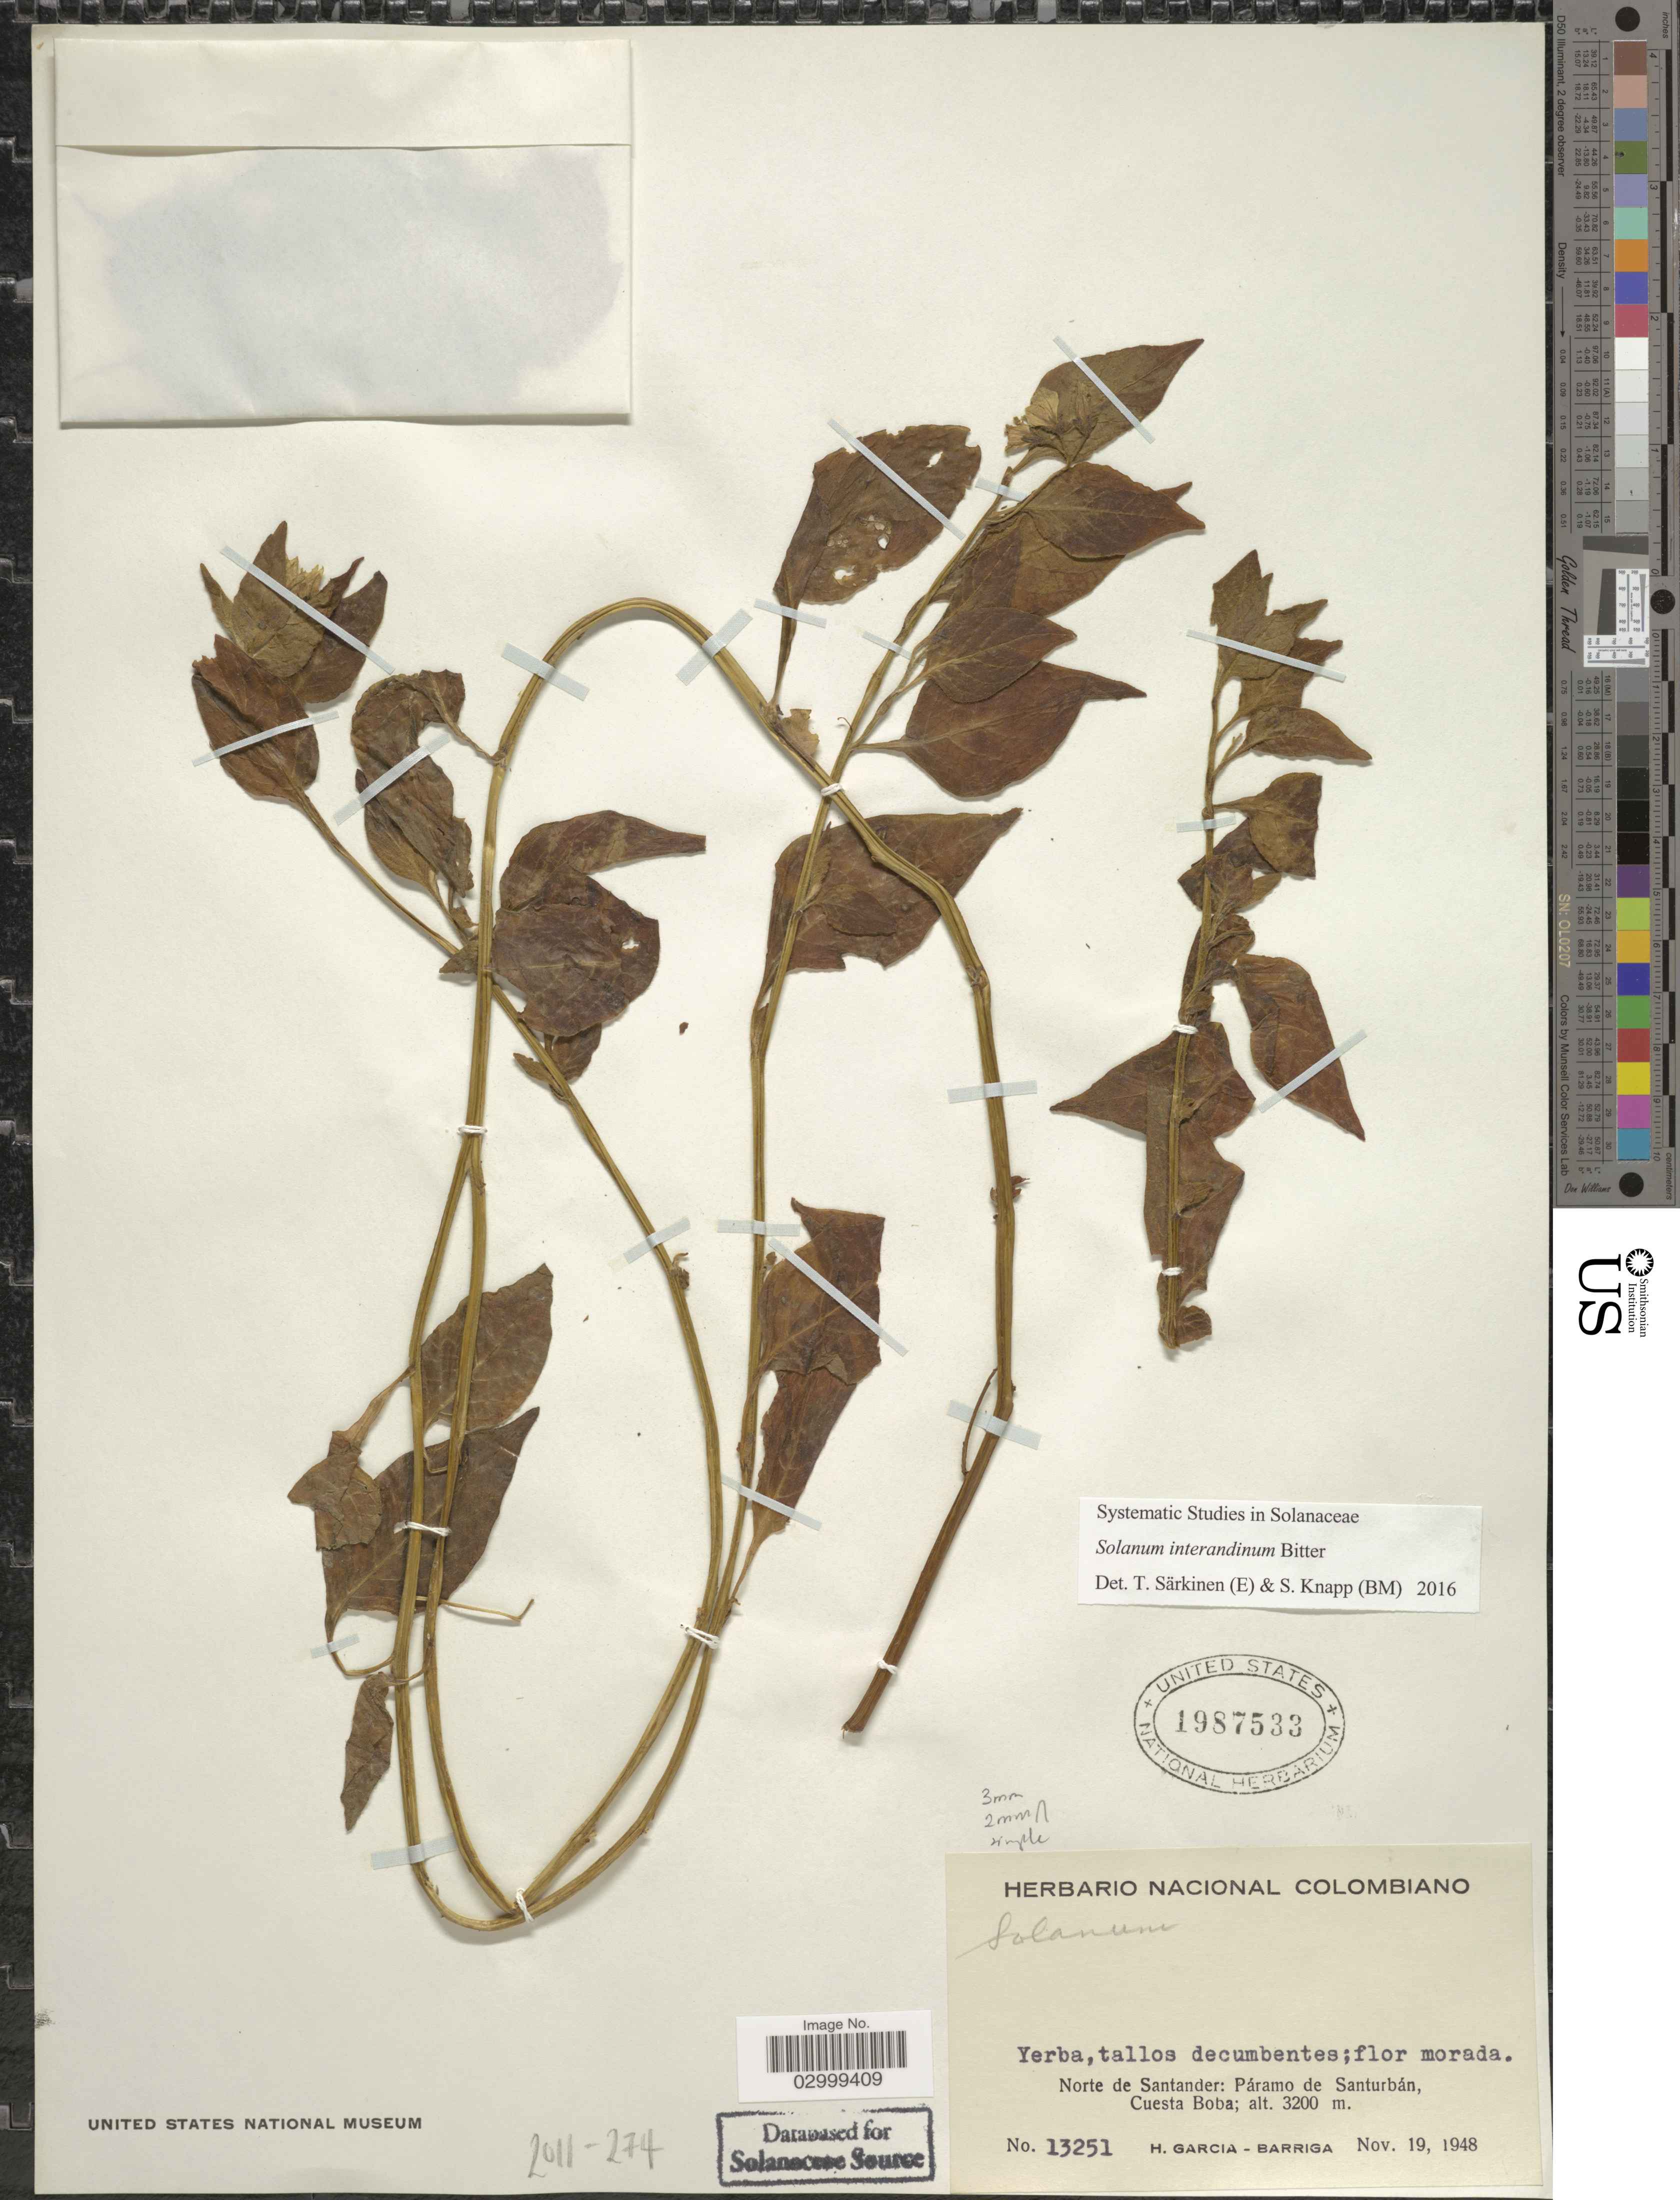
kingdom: Plantae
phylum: Tracheophyta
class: Magnoliopsida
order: Solanales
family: Solanaceae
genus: Solanum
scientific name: Solanum interandinum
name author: Bitter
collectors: H. García Barriga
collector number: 13251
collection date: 1948-11-19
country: Colombia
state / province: Norte de Santander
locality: Páramo de Santurbán, Cuesta Boba.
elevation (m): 3200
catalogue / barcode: US 1987533